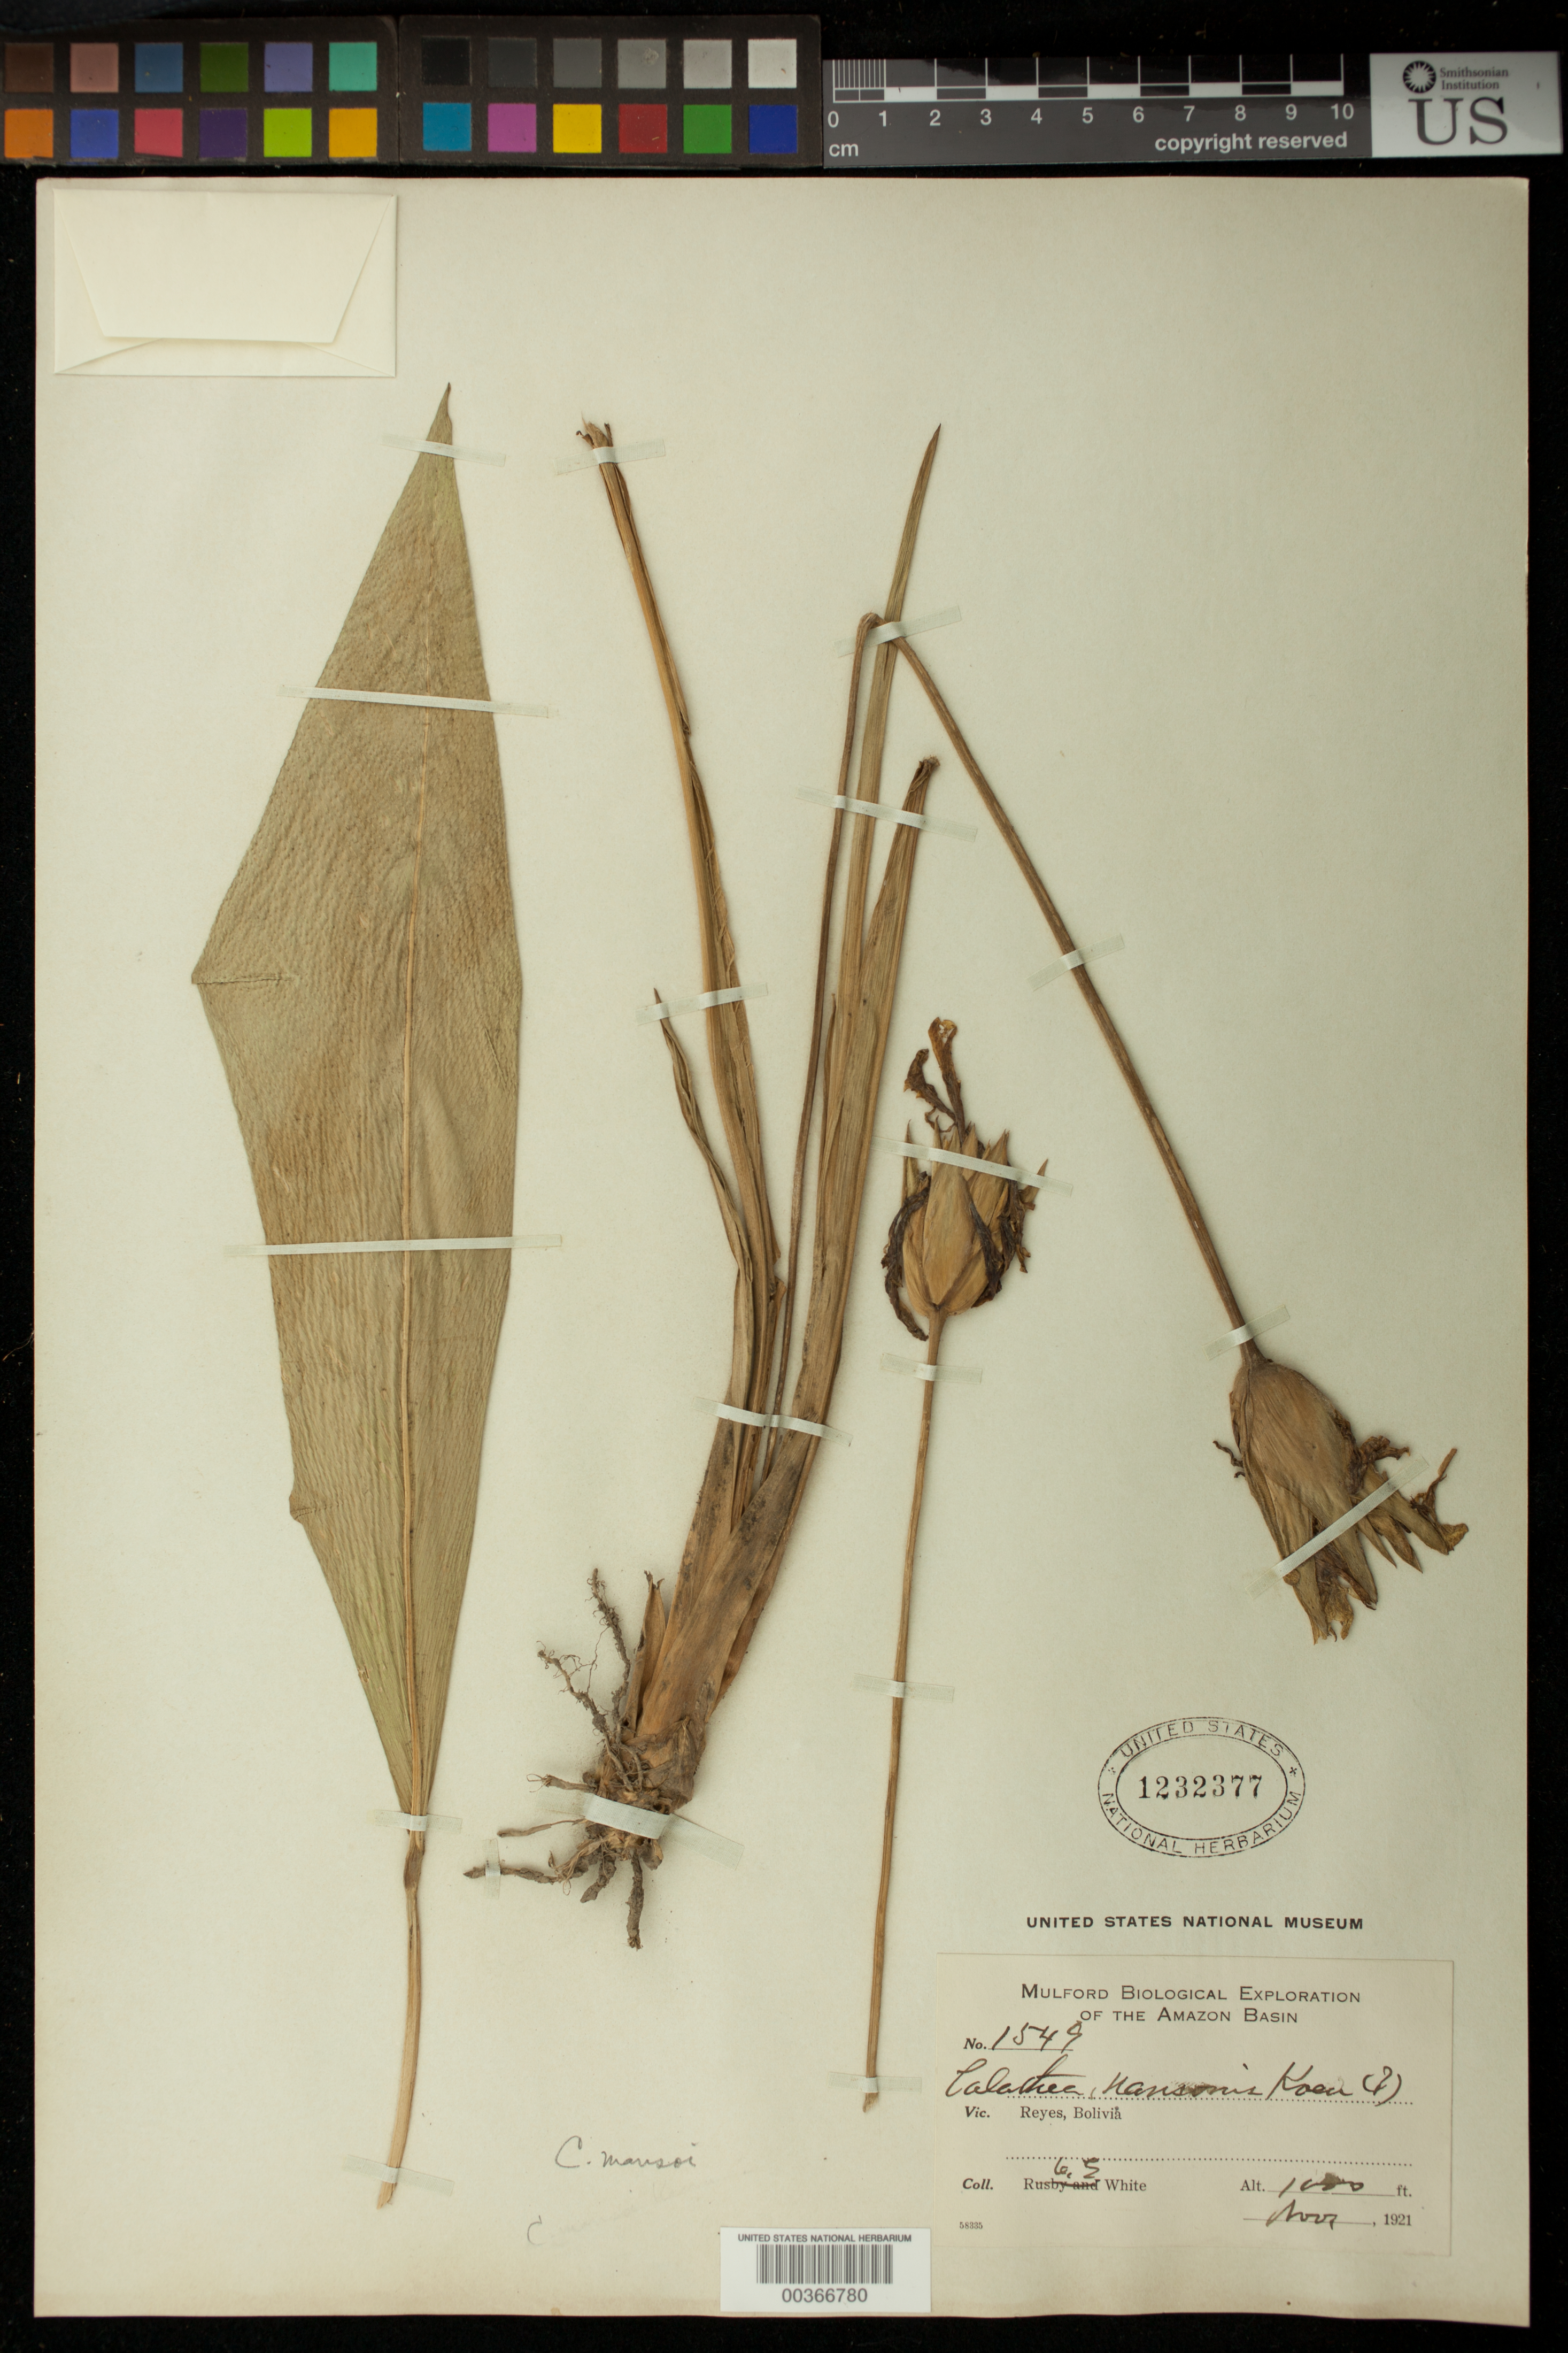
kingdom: Plantae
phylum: Tracheophyta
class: Liliopsida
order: Zingiberales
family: Marantaceae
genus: Goeppertia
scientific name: Goeppertia mansoi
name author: (Körn.) Borchs. & S. Suárez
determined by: Strong, Mark T., (BOT), Smithsonian Institution - National Museum of Natural History (UNITED STATES)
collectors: O. E. White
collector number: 1549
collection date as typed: Nov. 1921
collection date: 1921-11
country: Bolivia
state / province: Beni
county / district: José Ballivián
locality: Reyes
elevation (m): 305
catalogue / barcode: US 1232377